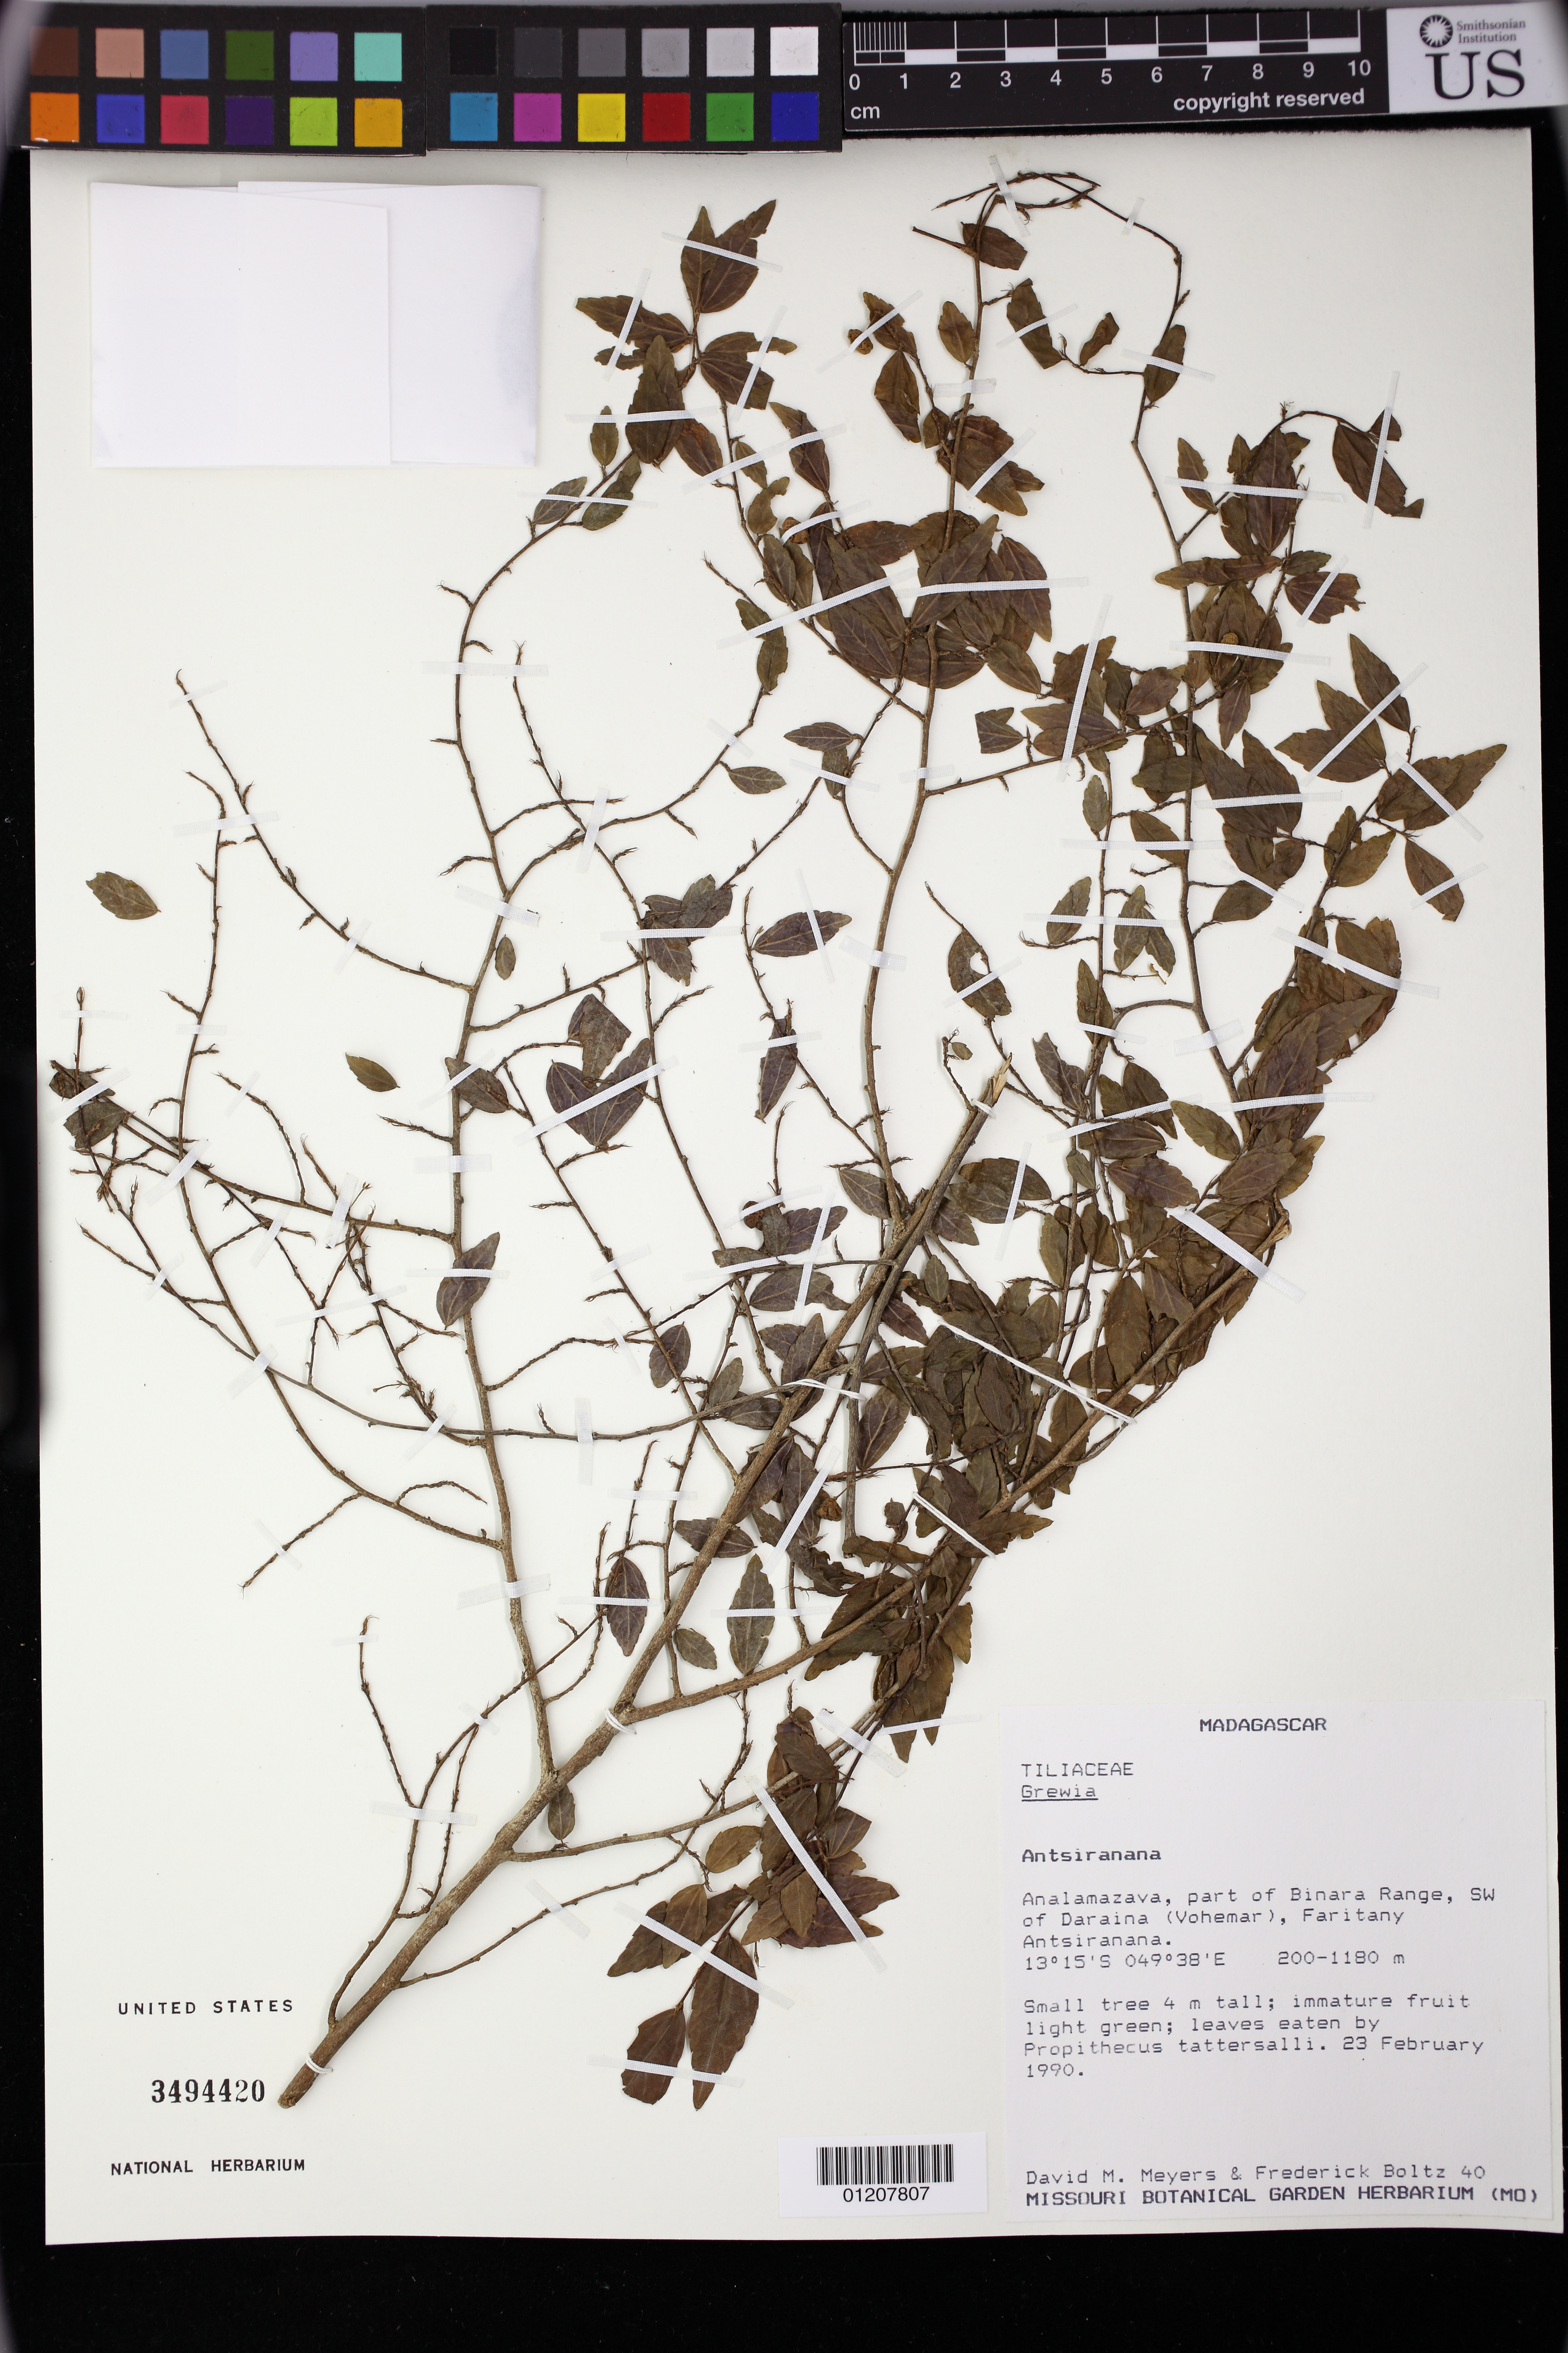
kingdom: Plantae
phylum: Tracheophyta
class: Magnoliopsida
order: Malvales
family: Malvaceae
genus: Grewia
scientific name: Grewia gautieri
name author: Wahlert & Nusbaumer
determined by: Dorr, Laurence J., Curator (BOT), Smithsonian Institution - National Museum of Natural History (UNITED STATES)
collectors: D. M. Meyers & F. Boltz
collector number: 40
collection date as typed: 23 Feb 1990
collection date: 1990-02-23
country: Madagascar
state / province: Sava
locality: Analamazava, part of Binara Range, SW of Daraina (Vohemar), Faritany Antsiranana.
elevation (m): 200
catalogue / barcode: US 3494420